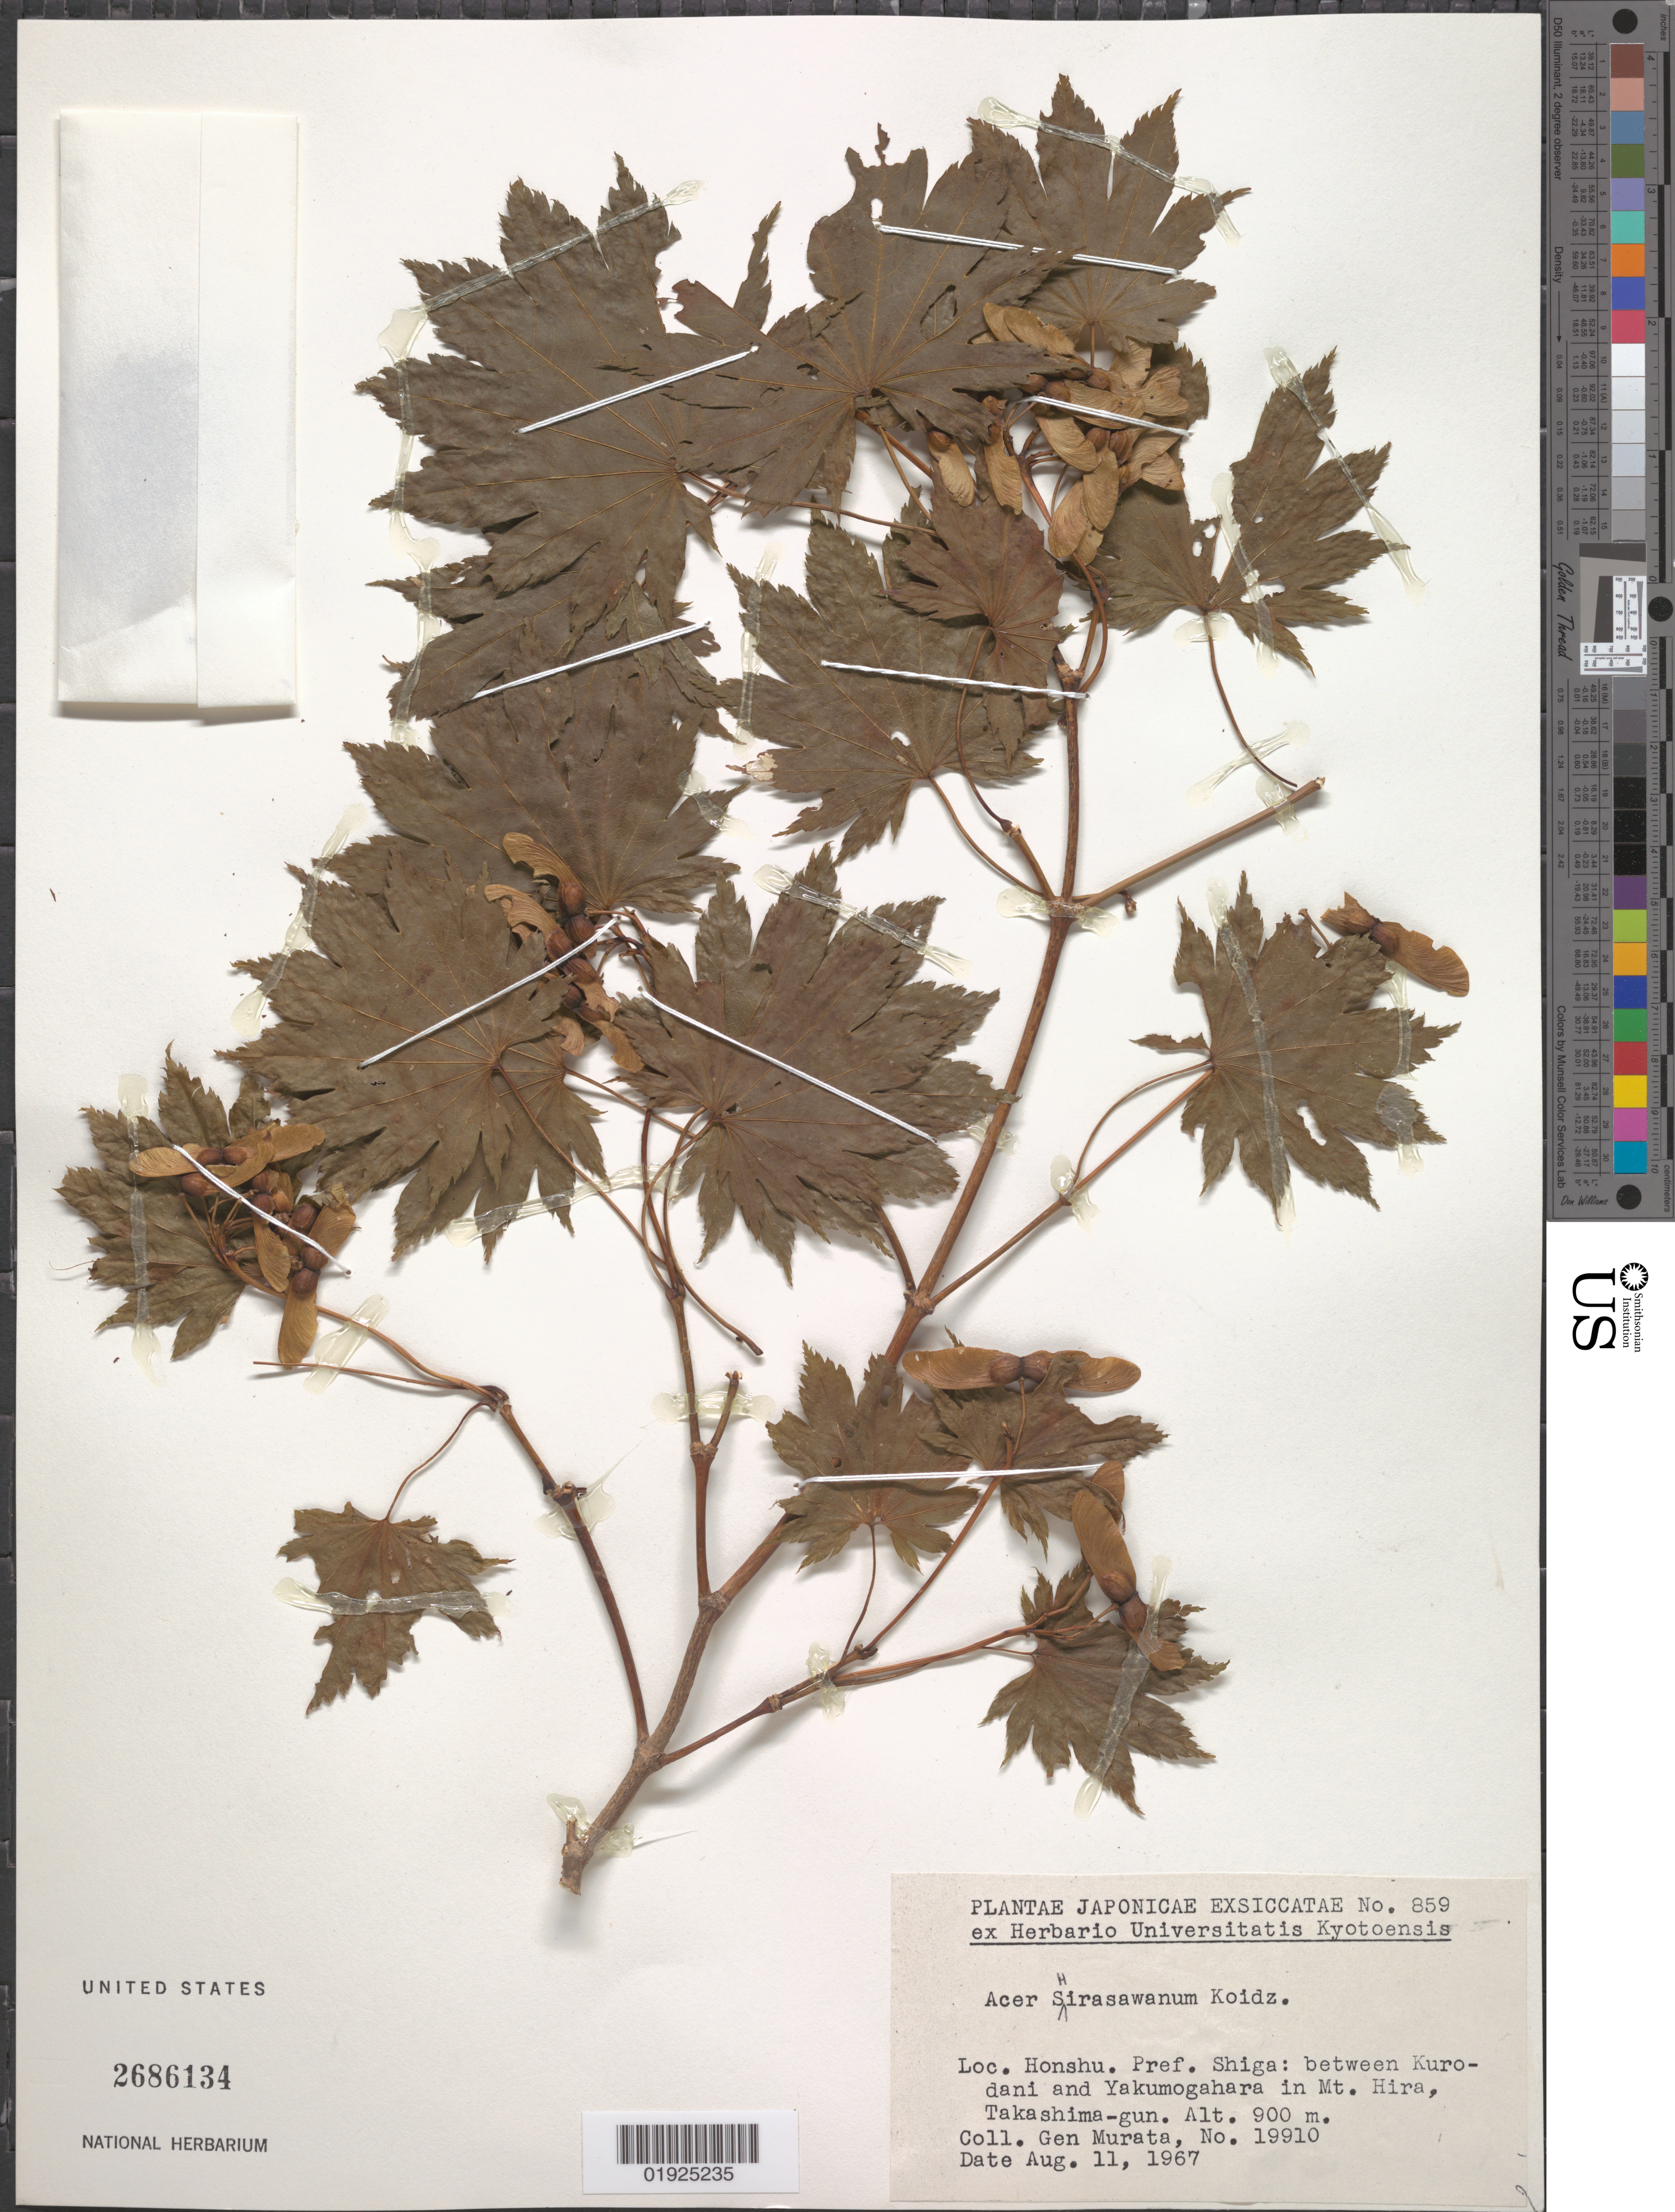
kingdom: Plantae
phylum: Tracheophyta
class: Magnoliopsida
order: Sapindales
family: Sapindaceae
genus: Acer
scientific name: Acer shirasawanum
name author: Koidz.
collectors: G. Murata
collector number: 19910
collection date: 1967-08-11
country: Japan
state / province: Siga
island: Honshu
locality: Between Kurodani and Yakumogahara in Mt. Hira, Takashima-gun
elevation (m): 900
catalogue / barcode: US 2686134